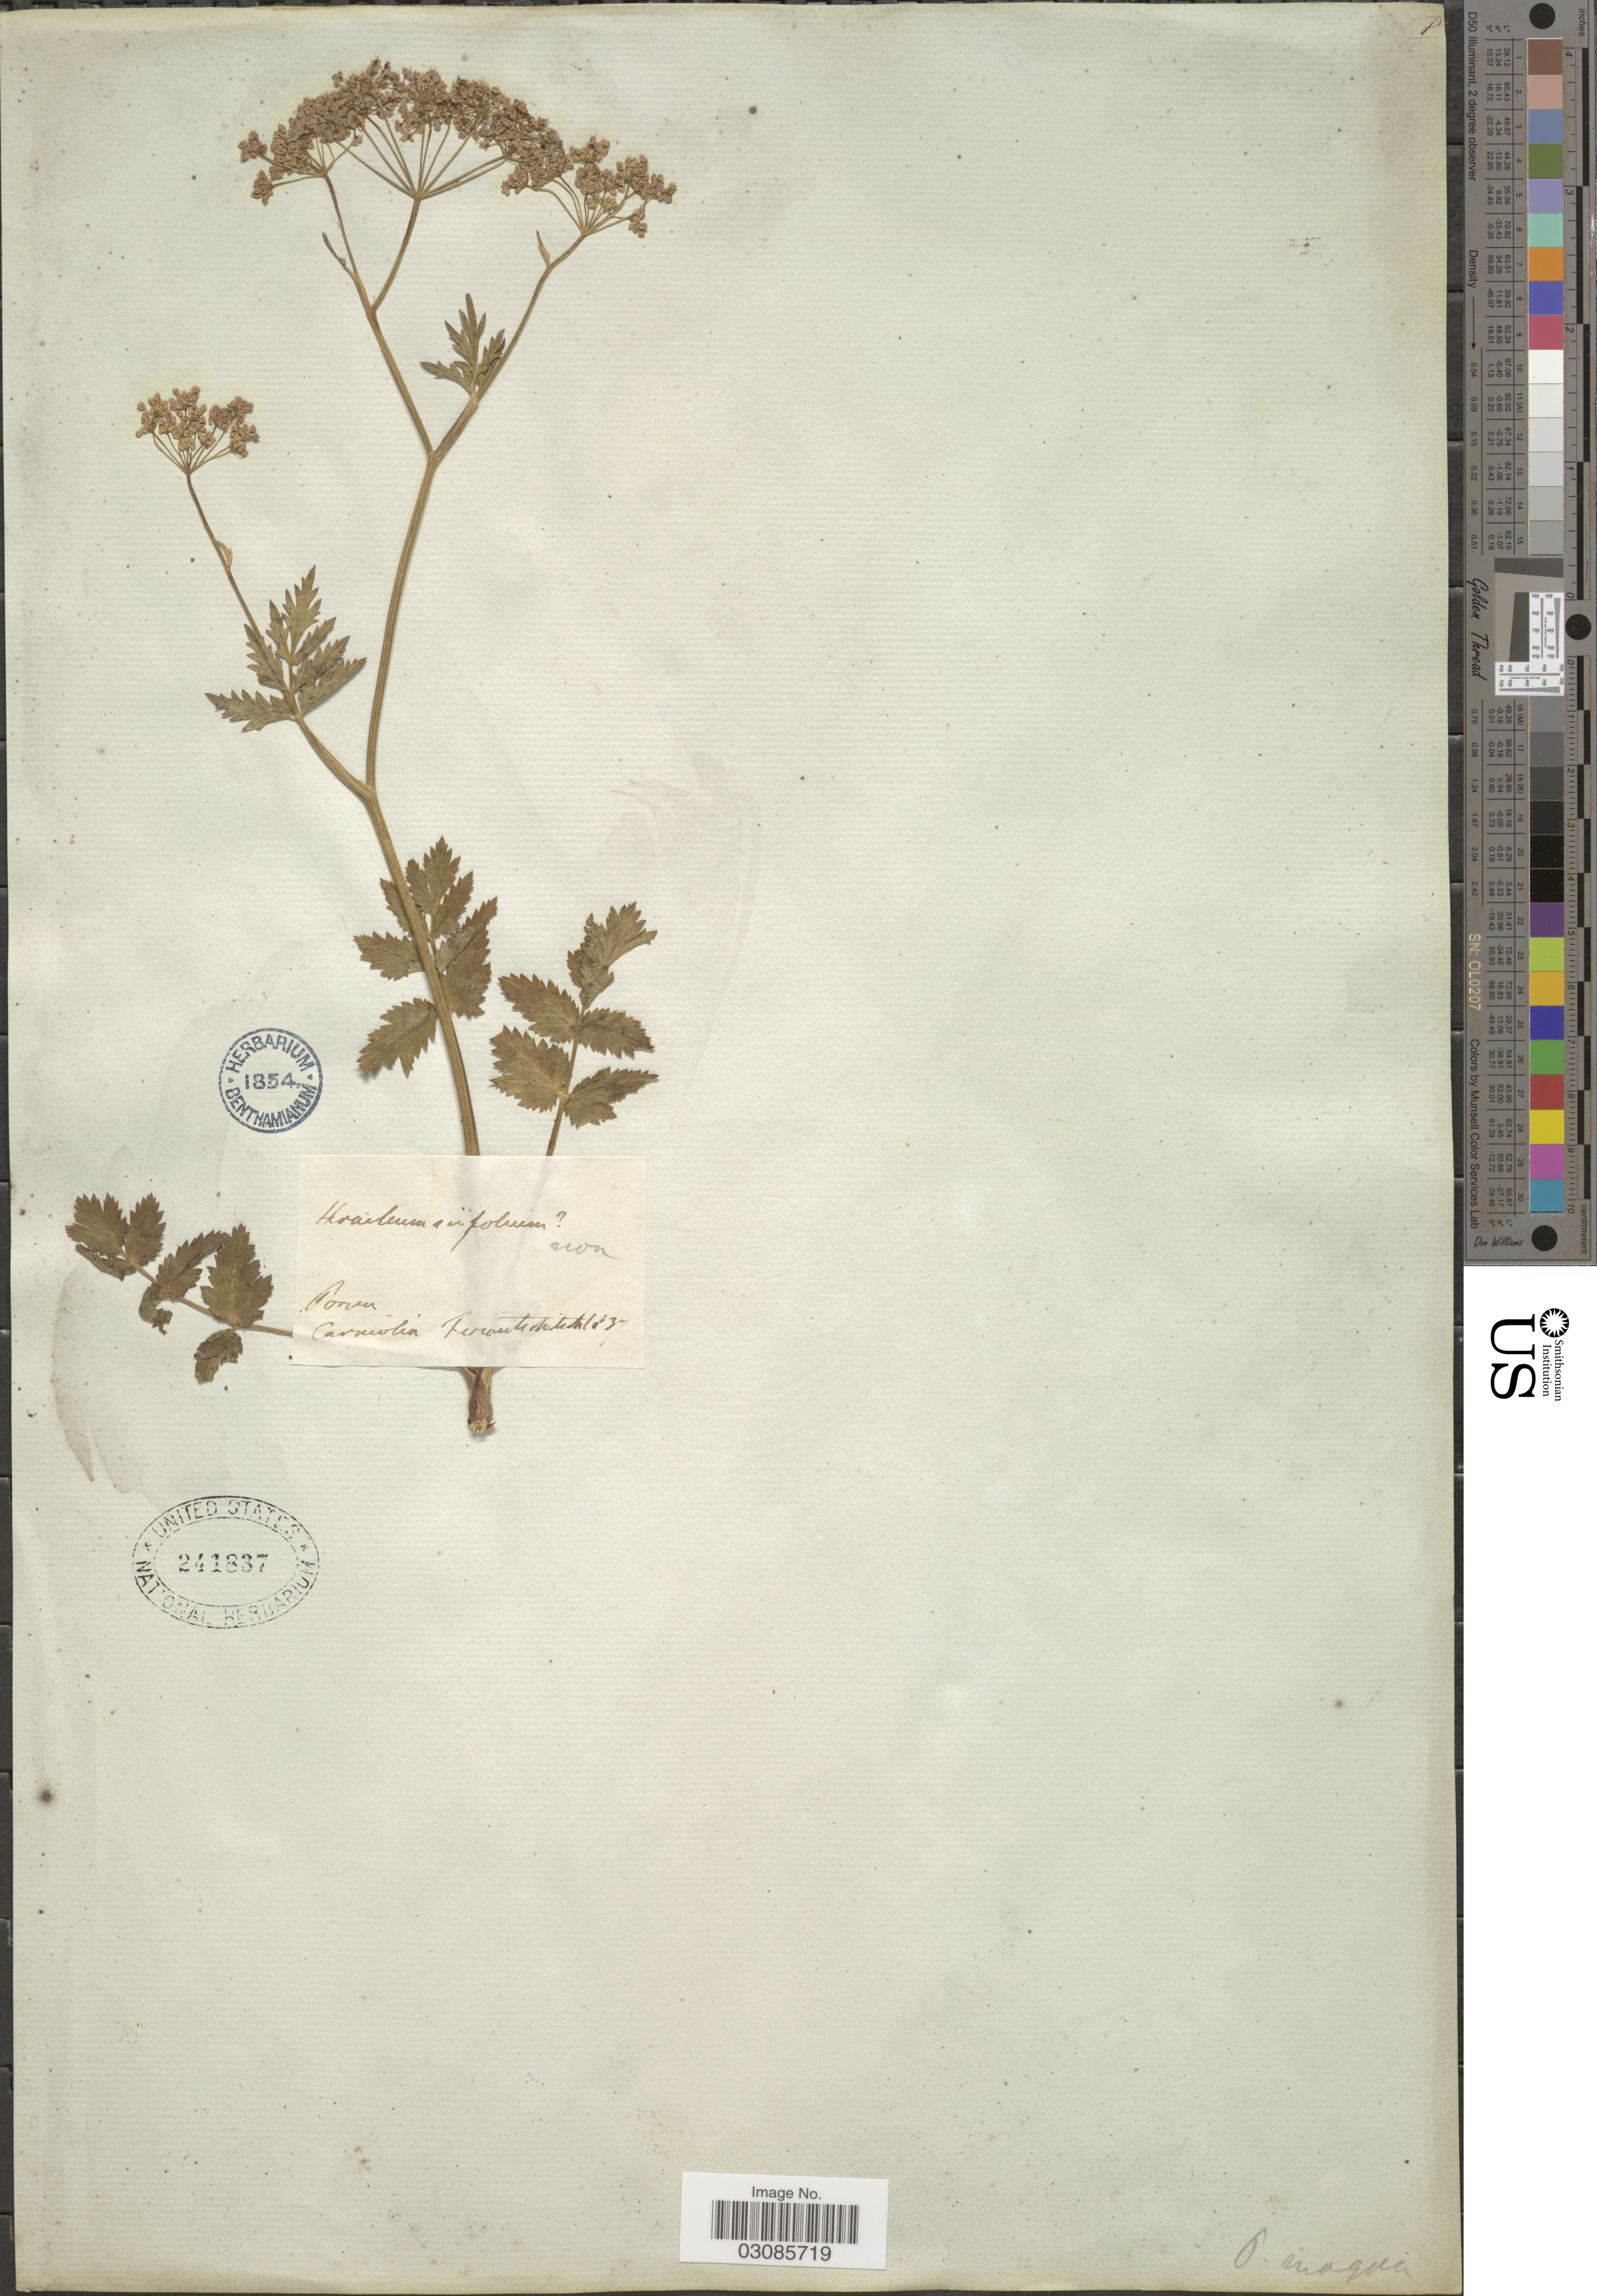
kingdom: Plantae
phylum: Tracheophyta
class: Magnoliopsida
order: Apiales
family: Apiaceae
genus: Pimpinella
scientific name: Pimpinella magna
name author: L.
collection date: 1837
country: Slovenia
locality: Norvea [interpreted] Carniolia.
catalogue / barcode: US 241837